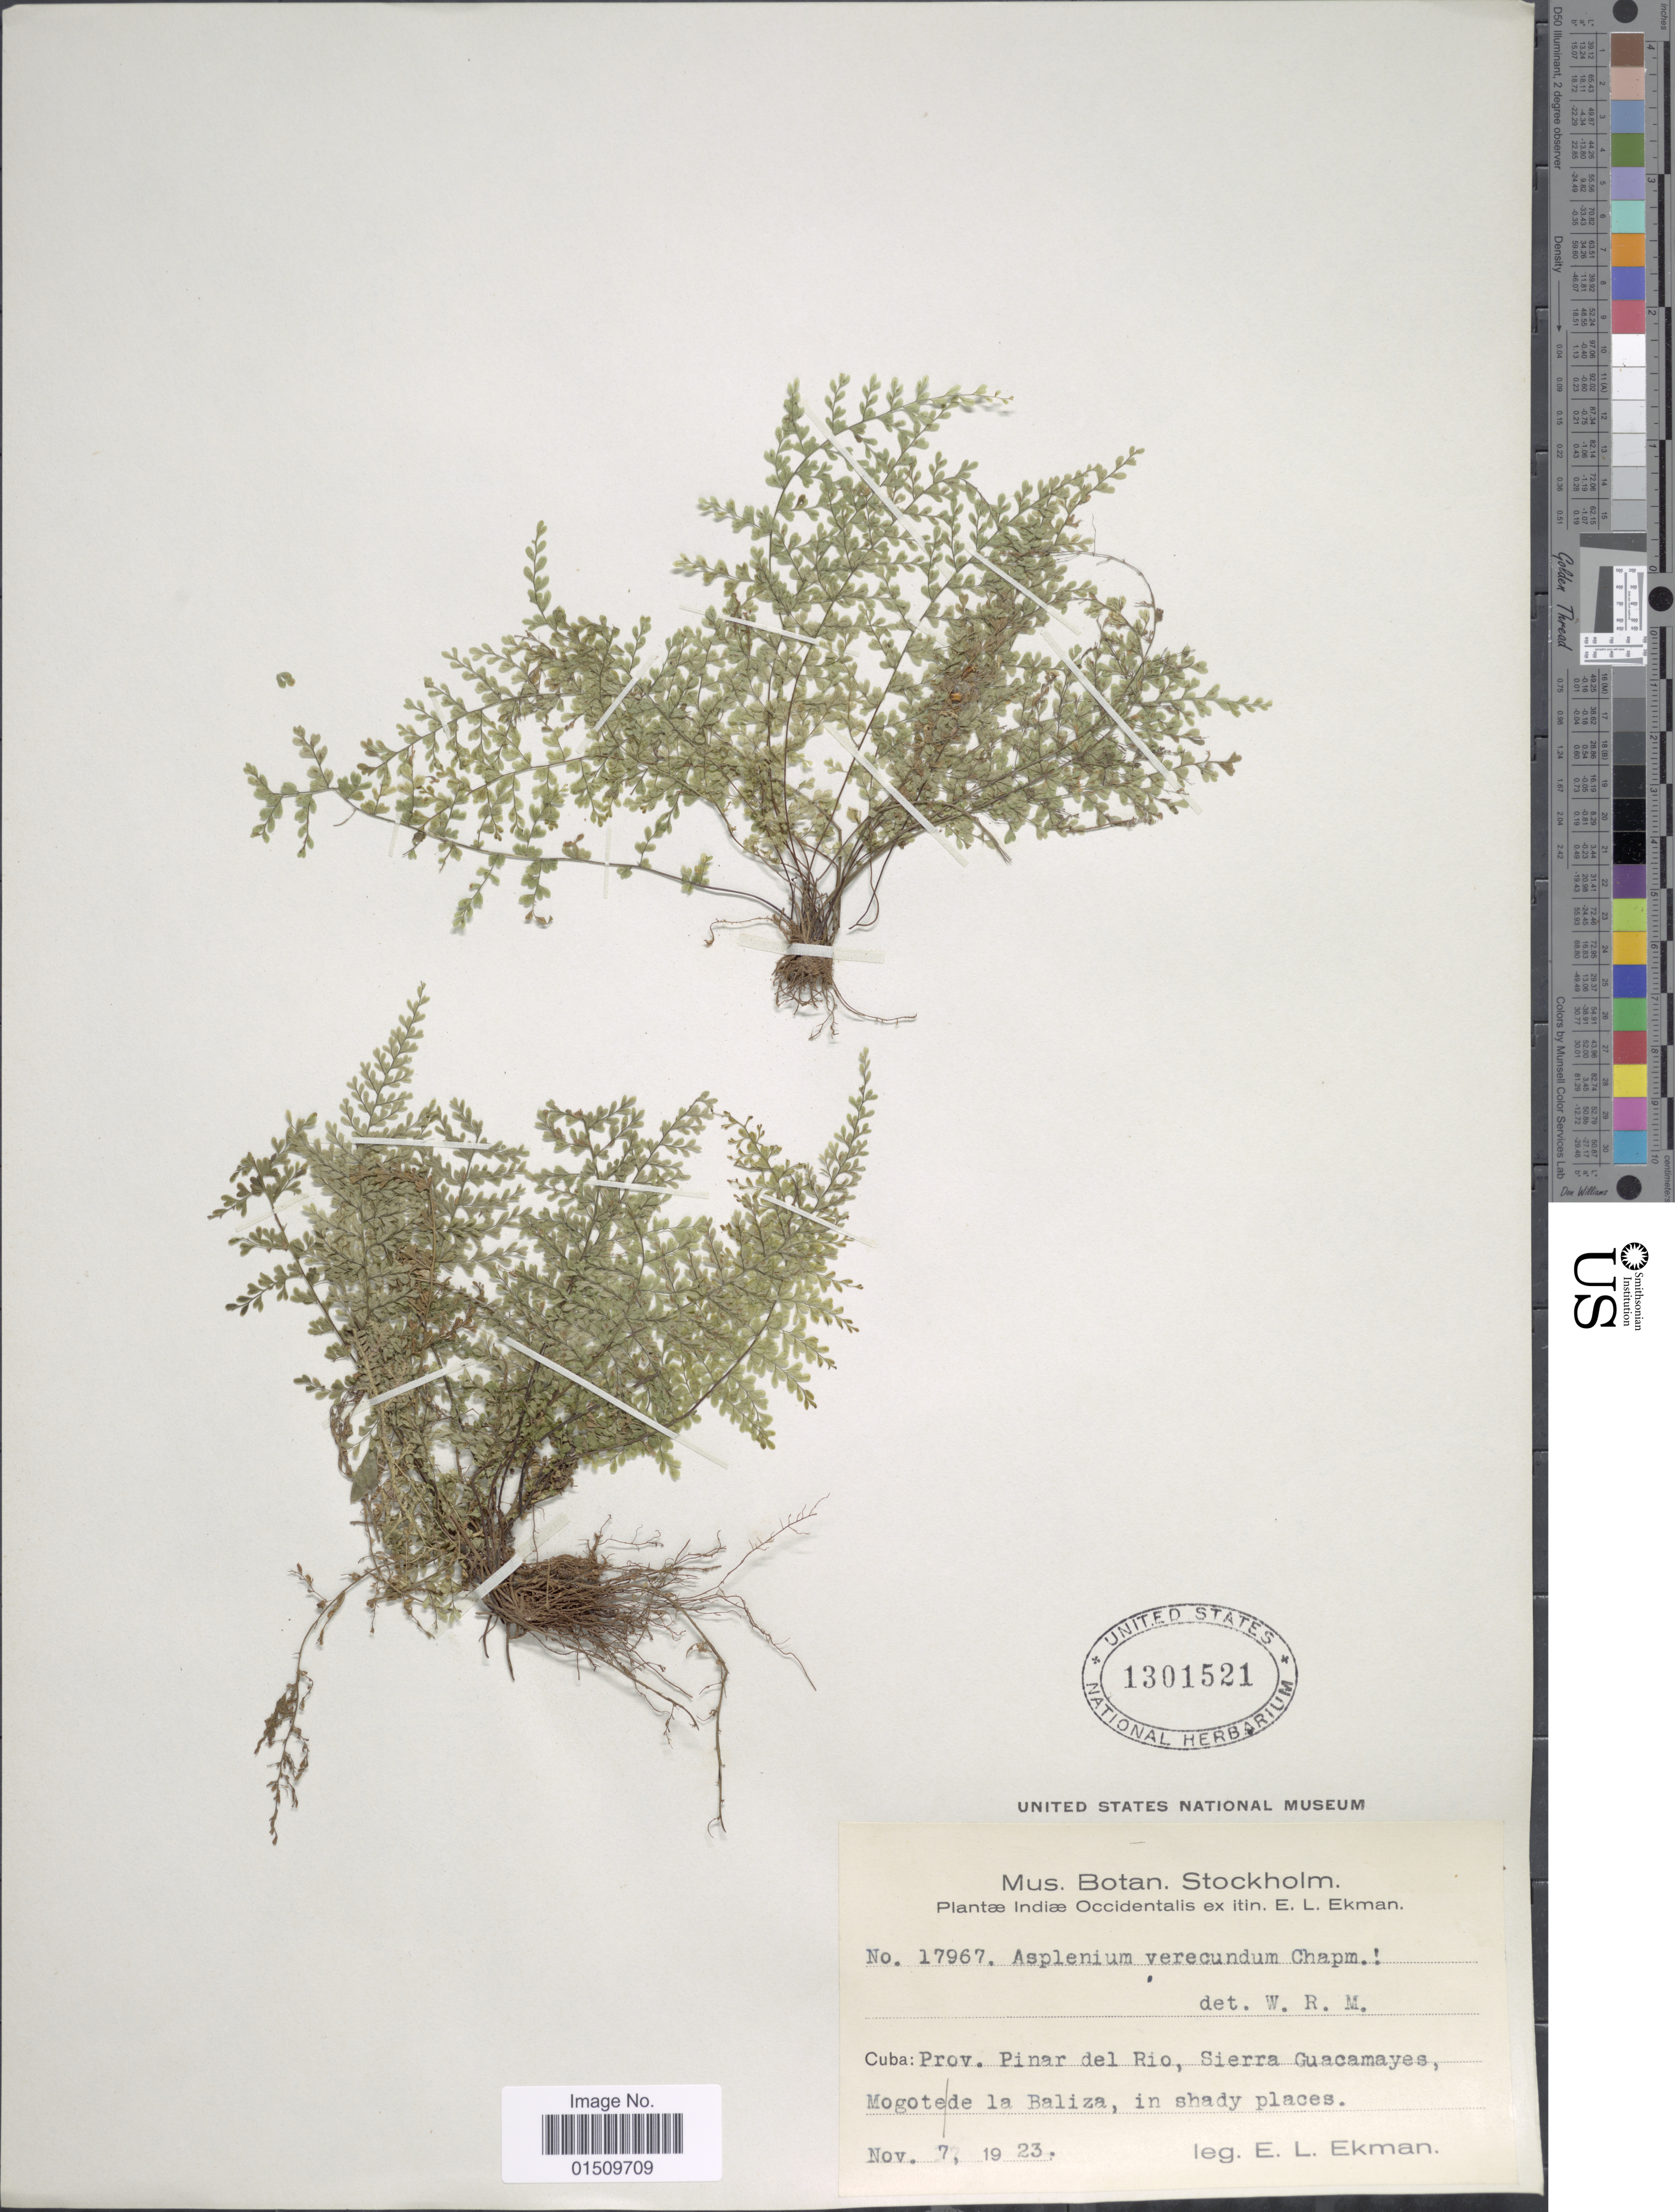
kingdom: Plantae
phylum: Tracheophyta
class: Polypodiopsida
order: Polypodiales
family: Aspleniaceae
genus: Asplenium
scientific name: Asplenium verecundum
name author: Chapm.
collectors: E. L. Ekman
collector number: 17967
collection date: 1923-11-07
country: Cuba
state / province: Pinar del Río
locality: Indiae Occidentalis ex itin, Cuba, Sierra Guacamayes, Mogotede la Baliza.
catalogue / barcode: US 1301521